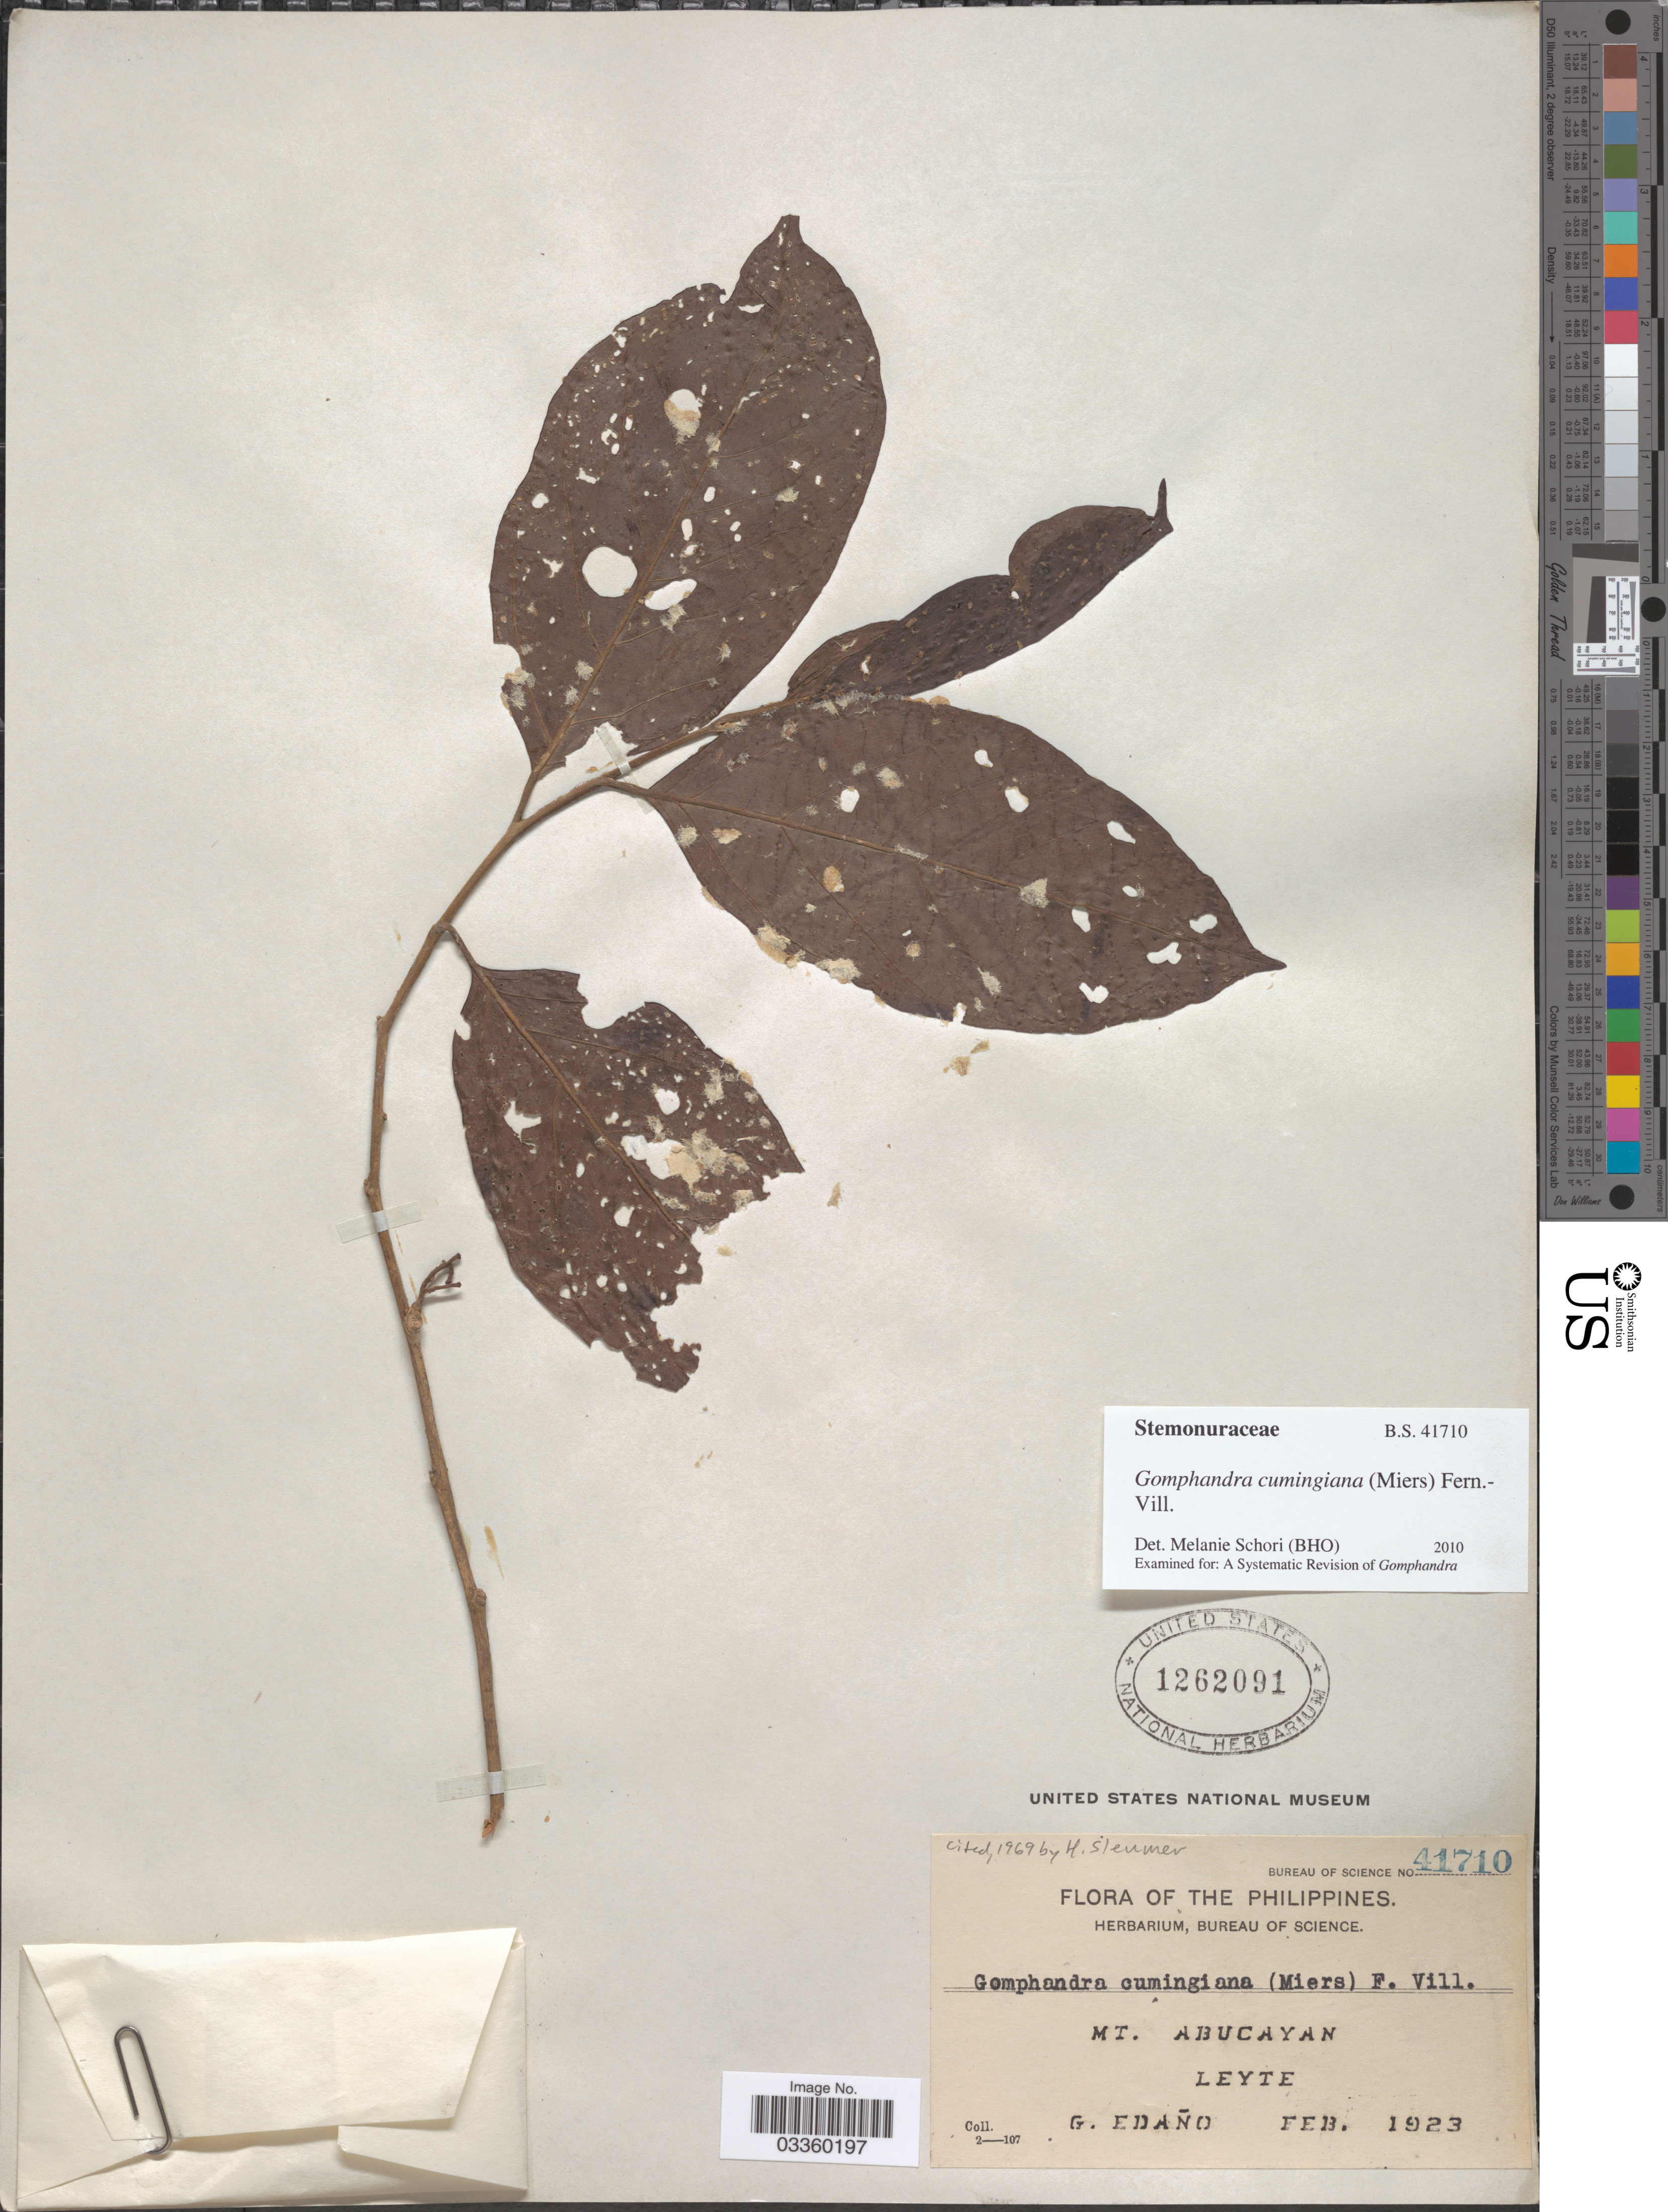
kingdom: Plantae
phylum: Tracheophyta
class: Magnoliopsida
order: Cardiopteridales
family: Stemonuraceae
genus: Gomphandra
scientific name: Gomphandra cumingiana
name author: (Miers) Fern.-Vill.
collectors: G. Edaño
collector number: Bureau of Science 41710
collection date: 1923-02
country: Philippines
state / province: Eastern Visayas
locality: Mt. Abucayan. Leyte.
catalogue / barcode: US 1262091